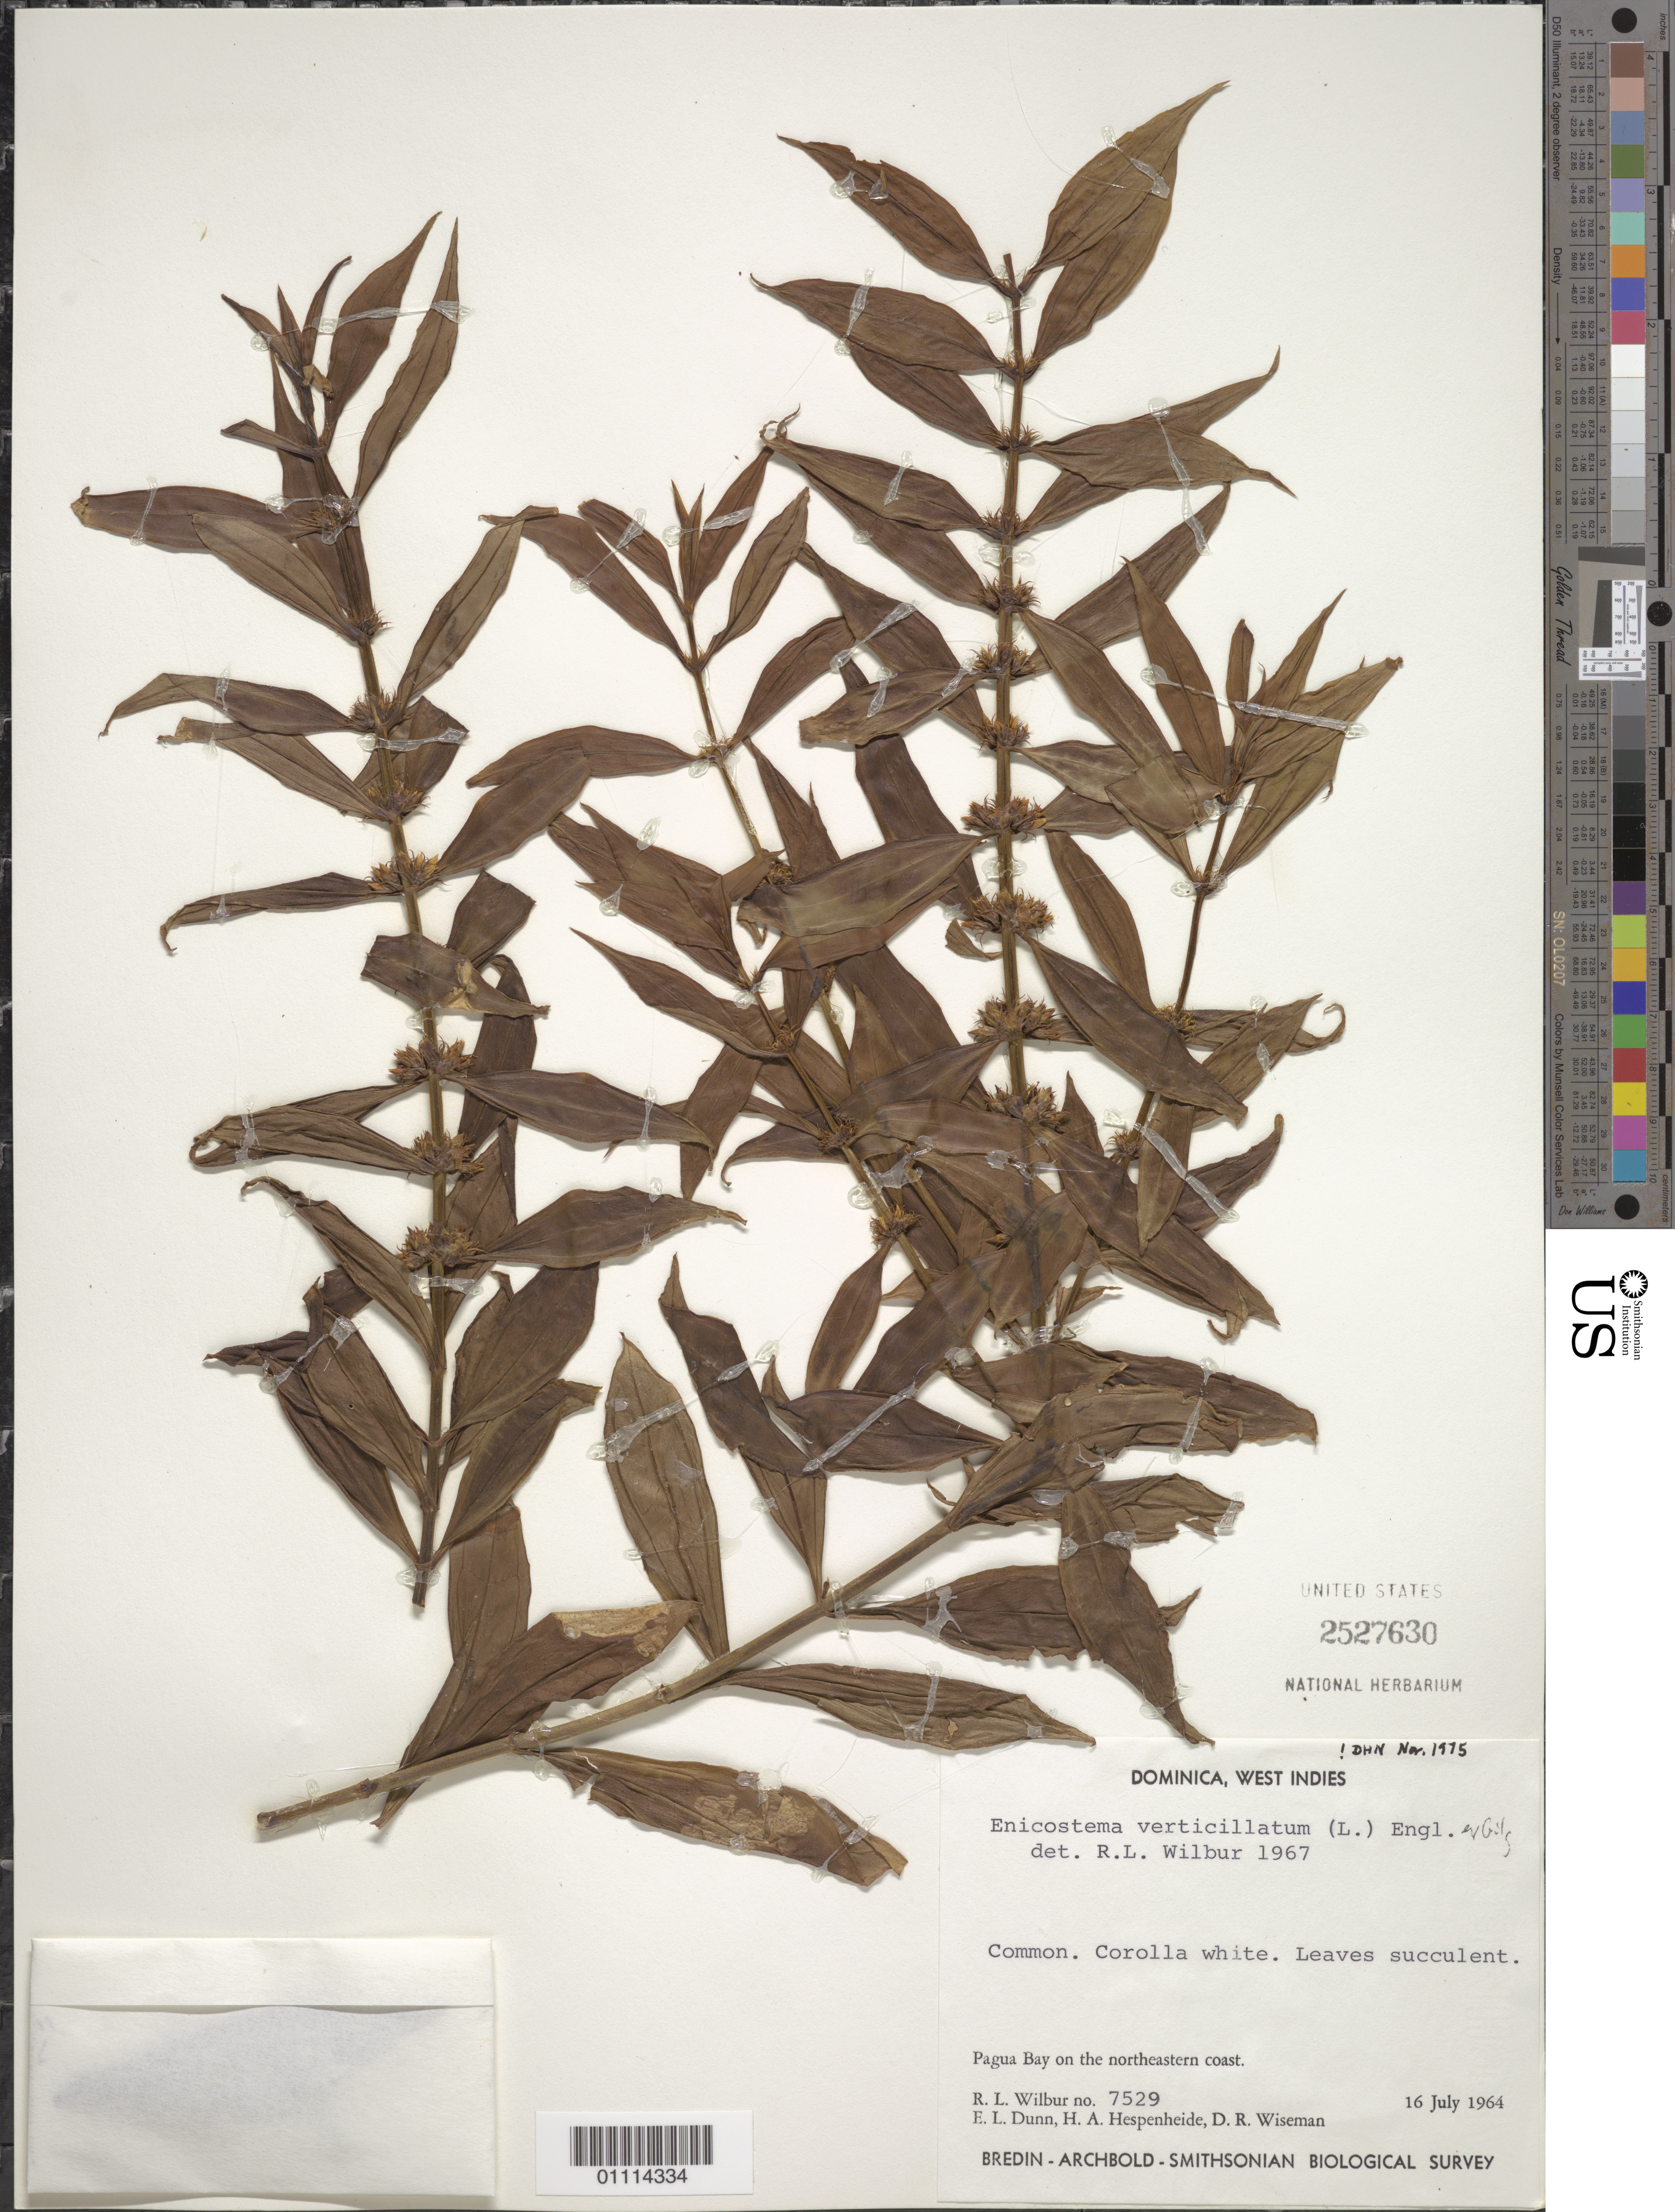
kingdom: Plantae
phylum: Tracheophyta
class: Magnoliopsida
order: Gentianales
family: Gentianaceae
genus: Enicostema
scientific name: Enicostema verticillatum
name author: (L.) Engl.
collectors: R. L. Wilbur, E. Dunn, E. Hespenheide & D. R. Wiseman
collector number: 7529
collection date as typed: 16 Jul 1964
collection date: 1964-07-16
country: Dominica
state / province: St. Andrew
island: Dominica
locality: Pagua Bay on the NE coast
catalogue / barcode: US 2527630